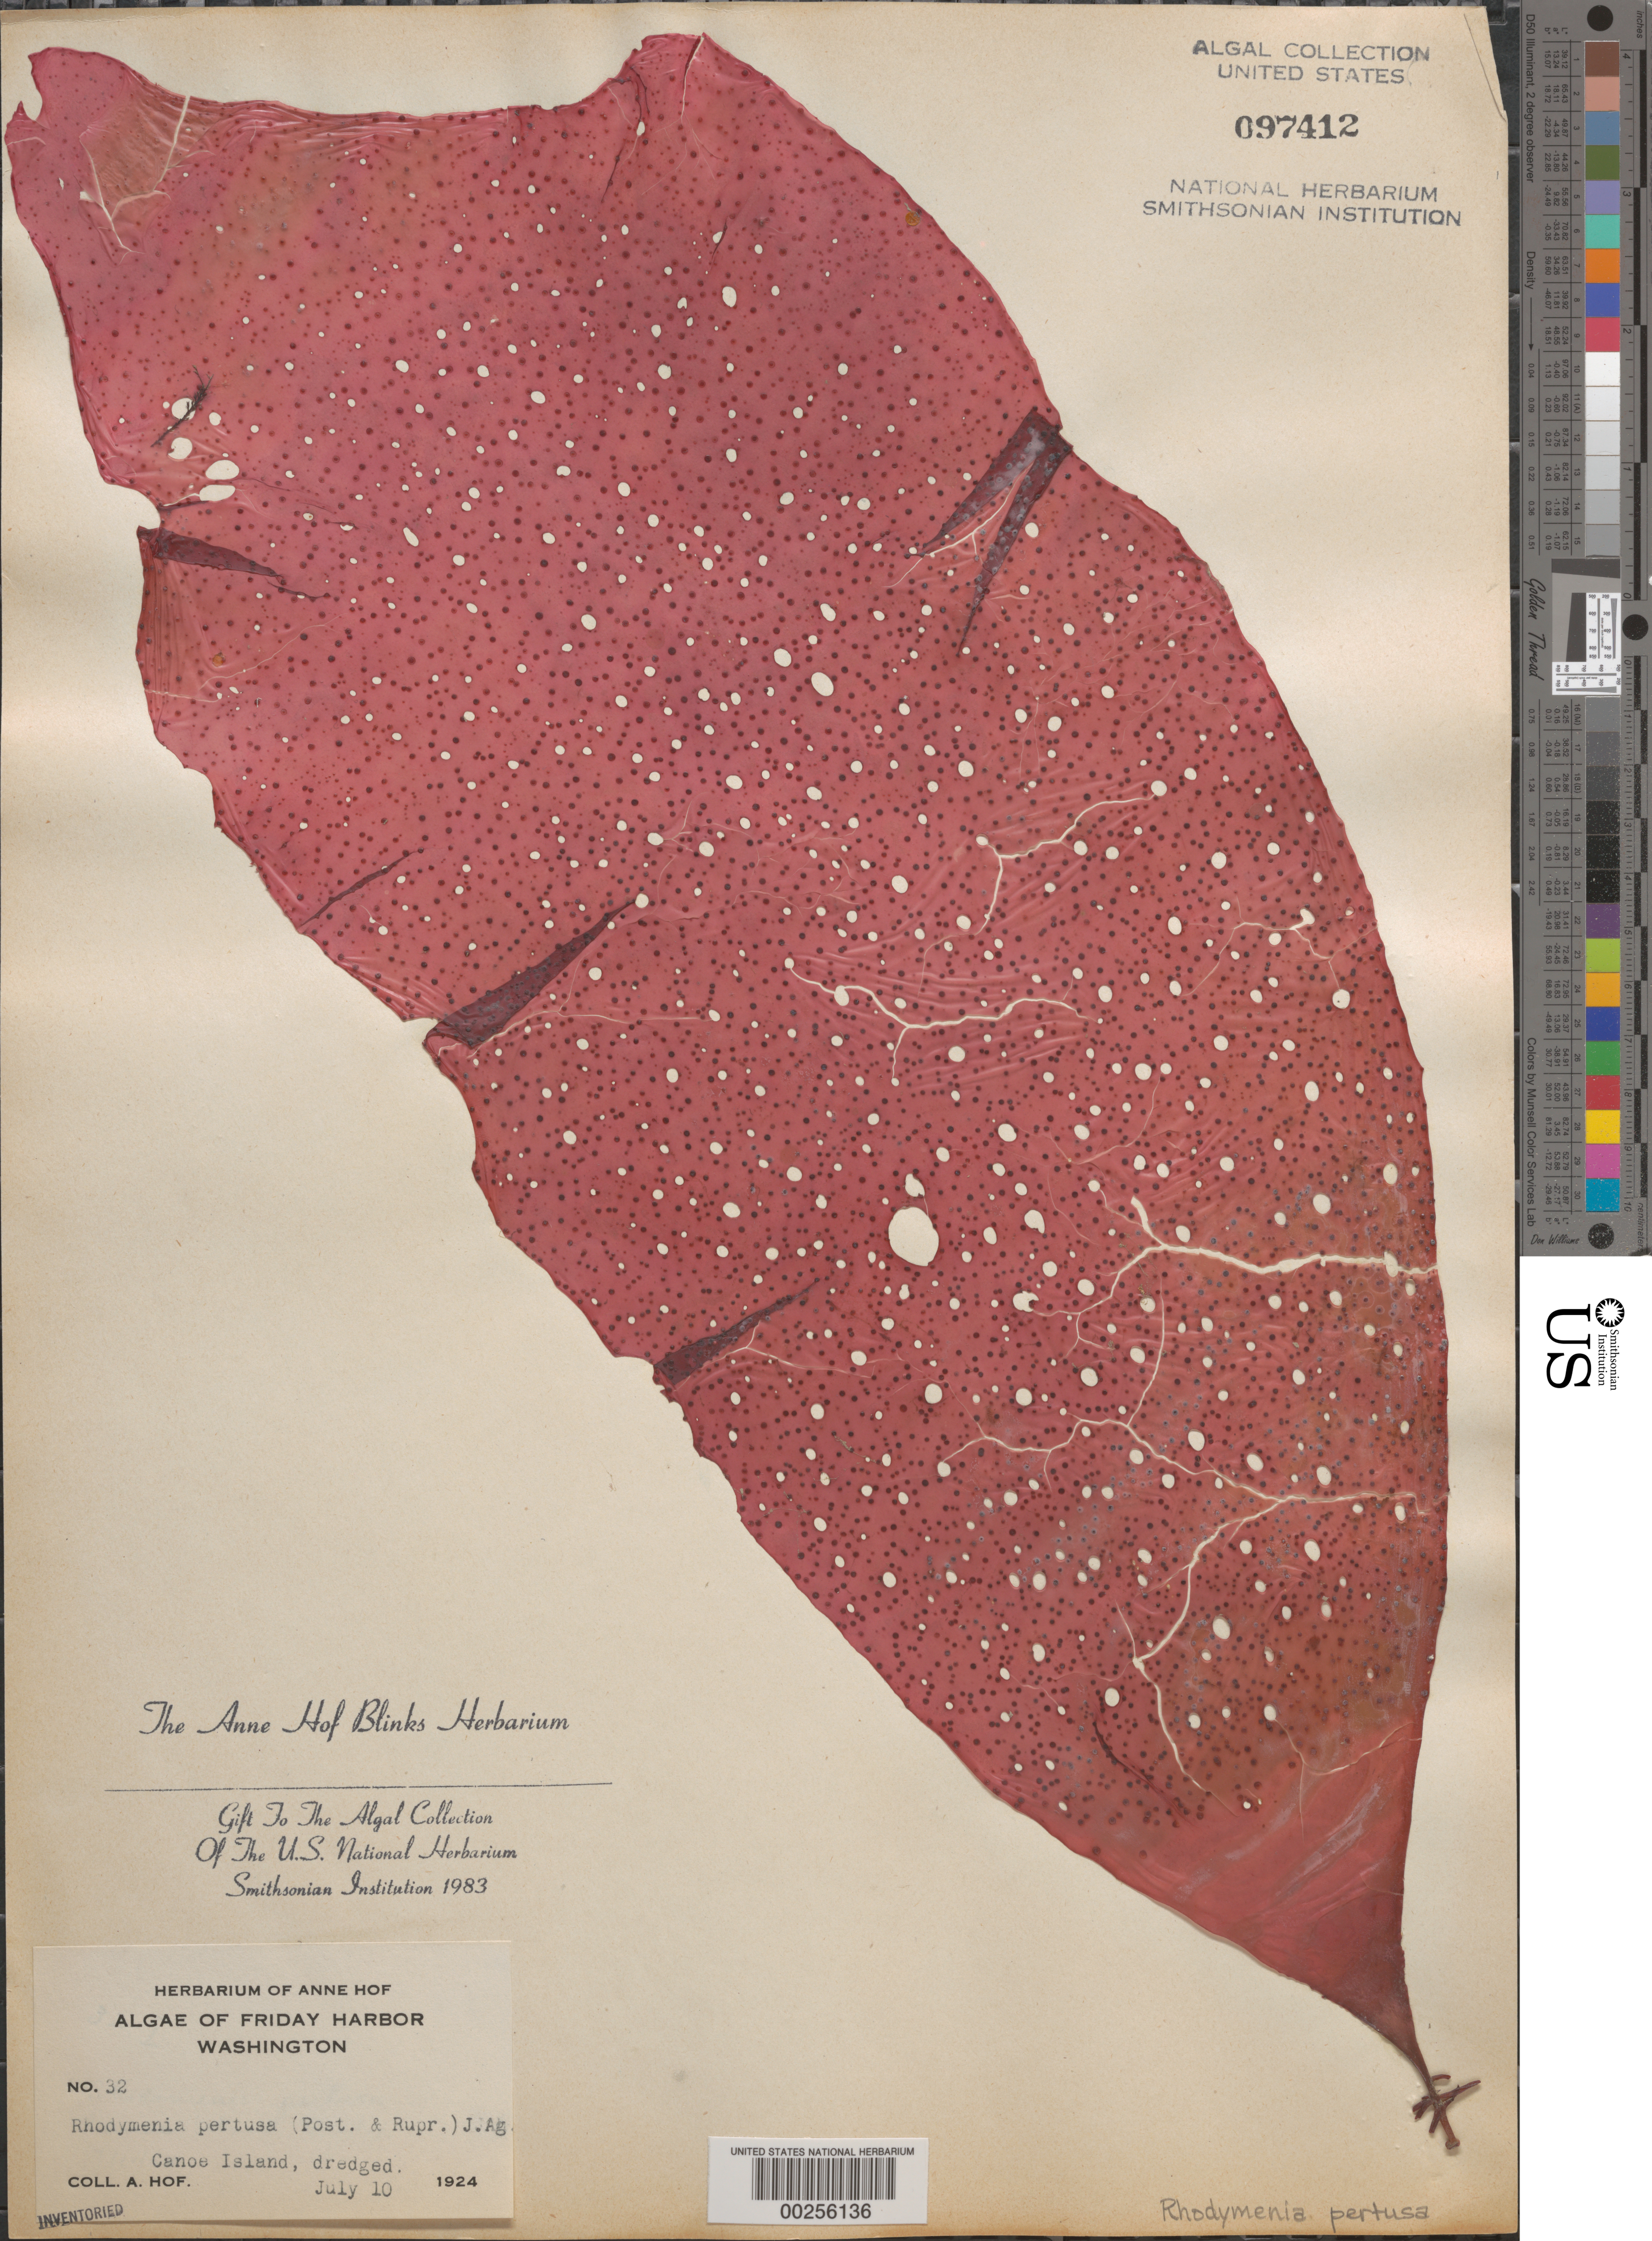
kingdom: Plantae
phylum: Rhodophyta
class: Florideophyceae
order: Rhodymeniales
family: Rhodymeniaceae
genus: Rhodymenia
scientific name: Rhodymenia pertusa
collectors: A. Blinks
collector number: AHB 32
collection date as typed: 10 Jul 1924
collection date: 1924-07-10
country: United States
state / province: Washington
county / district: San Juan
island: Canoe Island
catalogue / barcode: US 97412